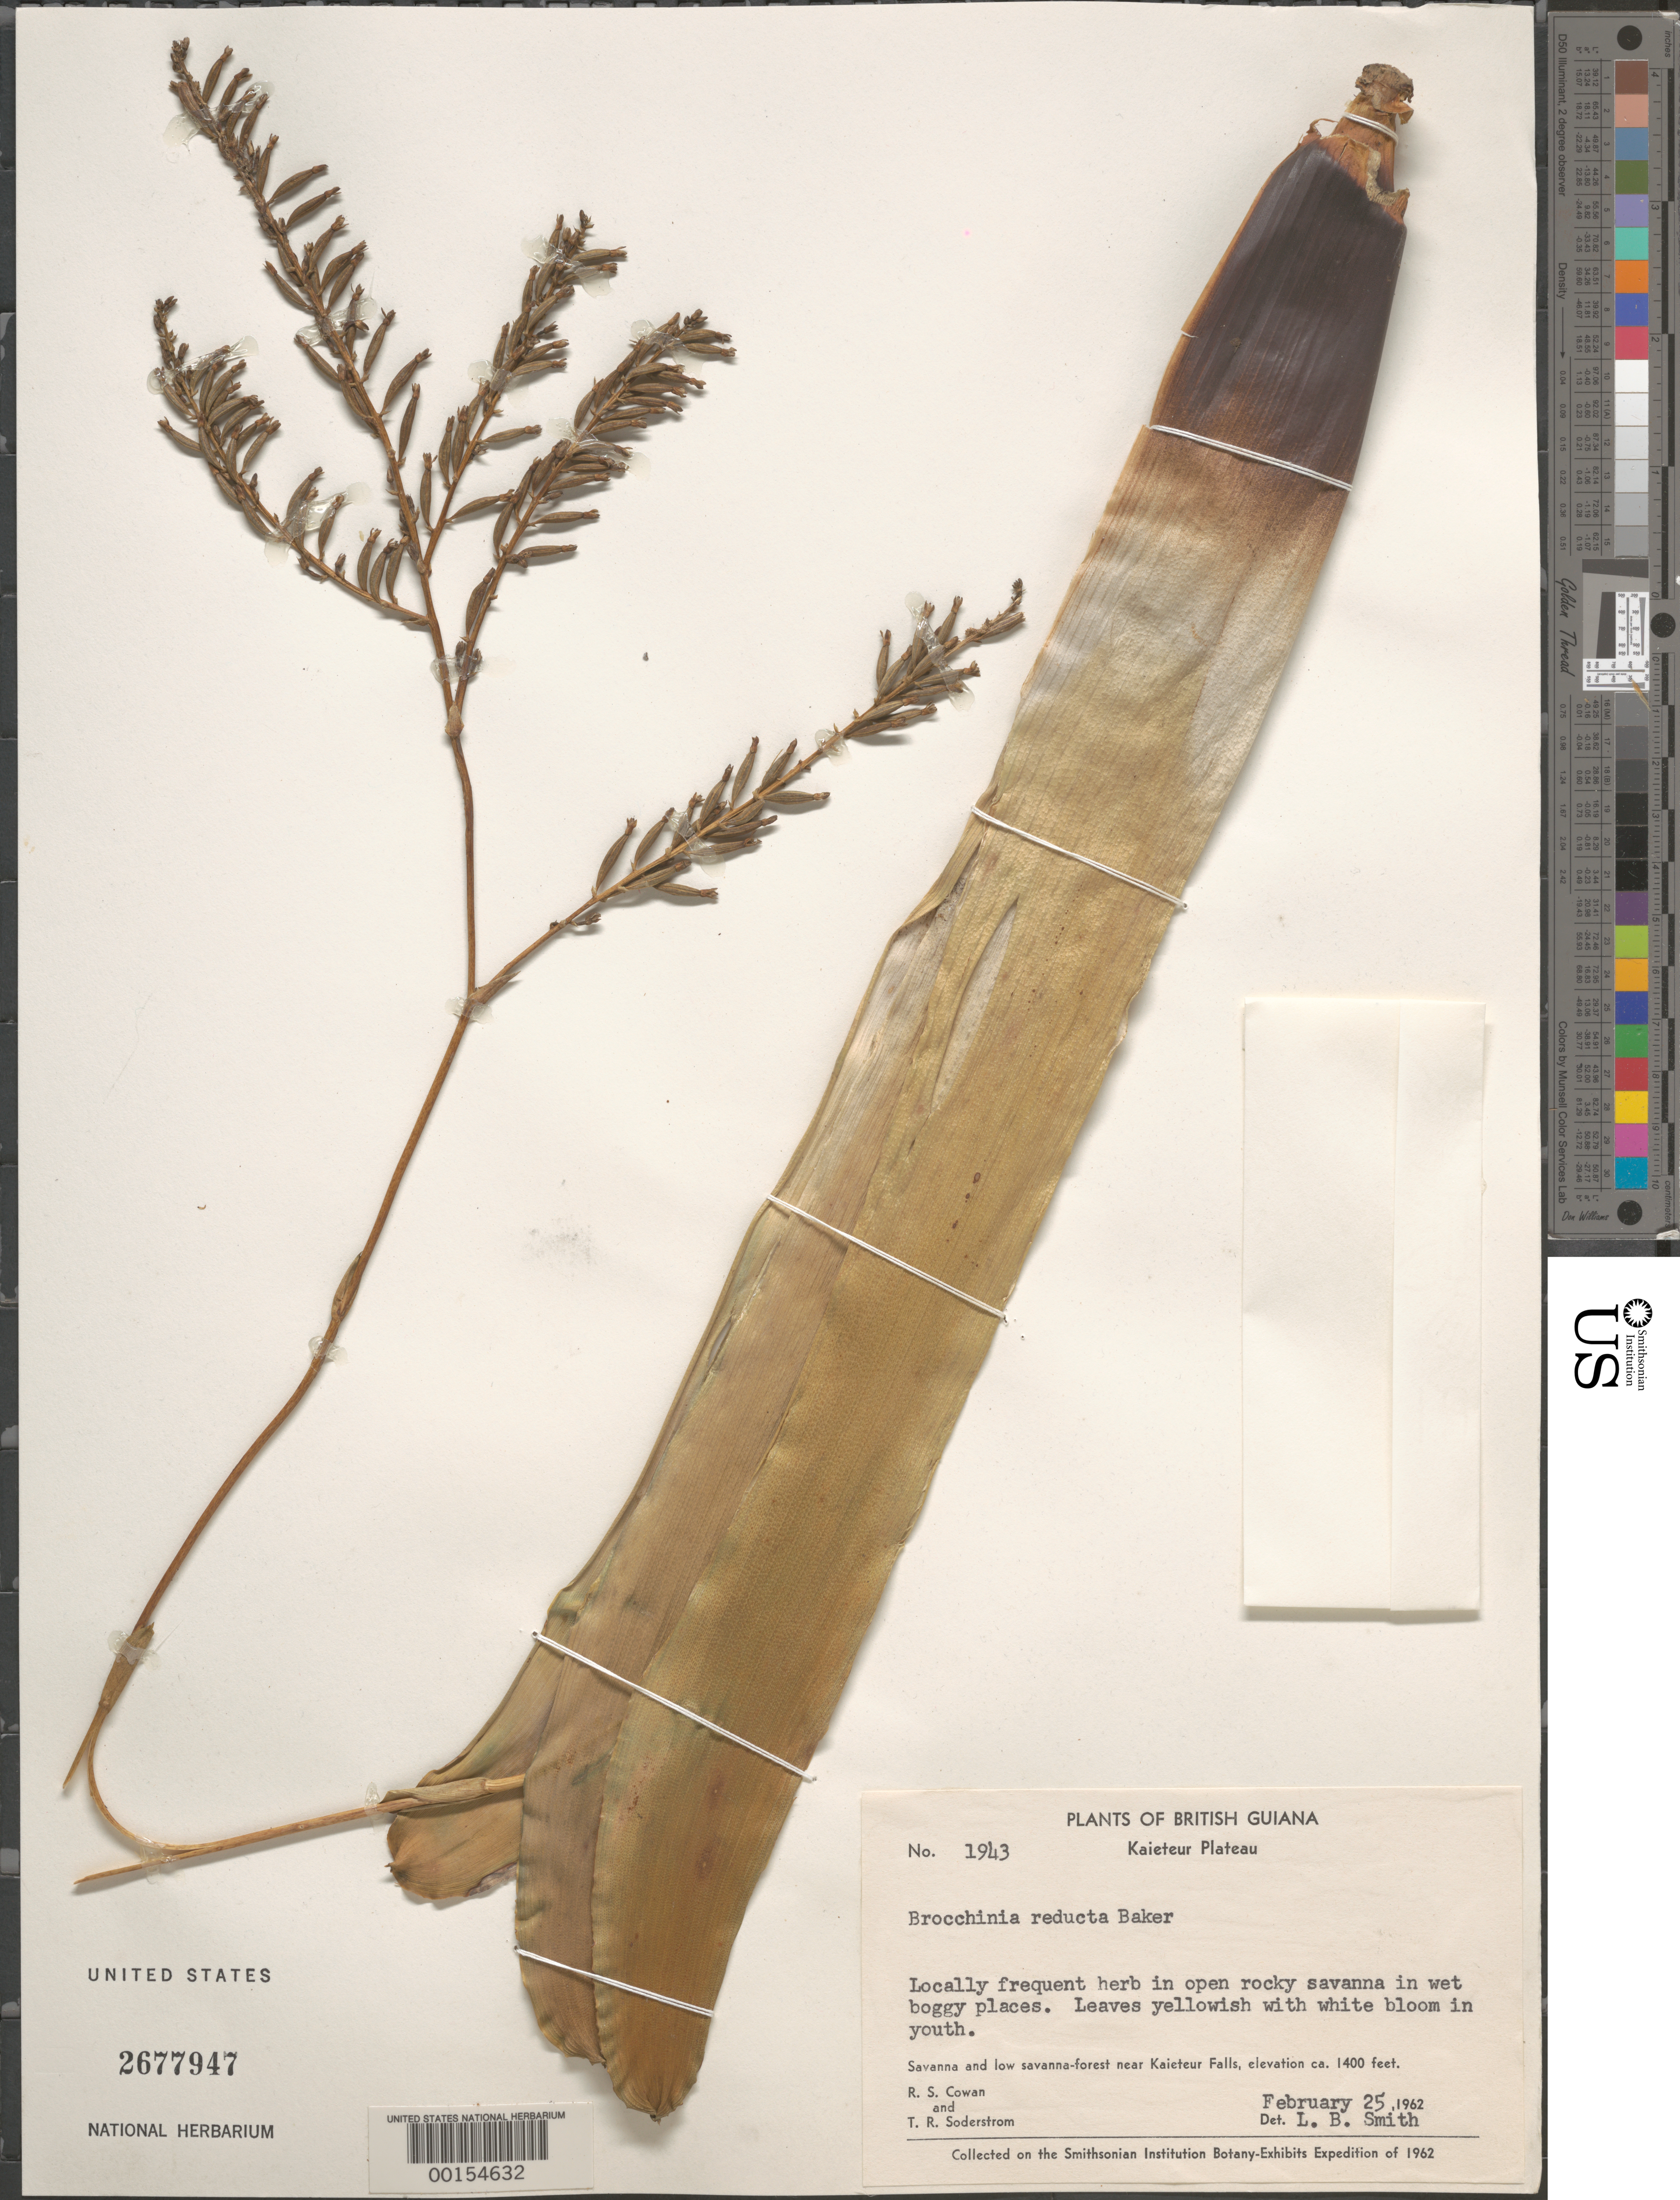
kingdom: Plantae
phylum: Tracheophyta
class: Liliopsida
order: Poales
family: Bromeliaceae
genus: Brocchinia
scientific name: Brocchinia reducta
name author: Baker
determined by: Smith, Lyman B., (US), NMNH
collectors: R. S. Cowan & T. R. Soderstrom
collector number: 1943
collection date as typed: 25-Feb-62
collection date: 1962-02-25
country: Guyana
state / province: Potaro-Siparuni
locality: Kaieteur Plateau, Potaro River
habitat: Savanna & low savanna forest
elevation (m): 427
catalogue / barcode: US 2677947